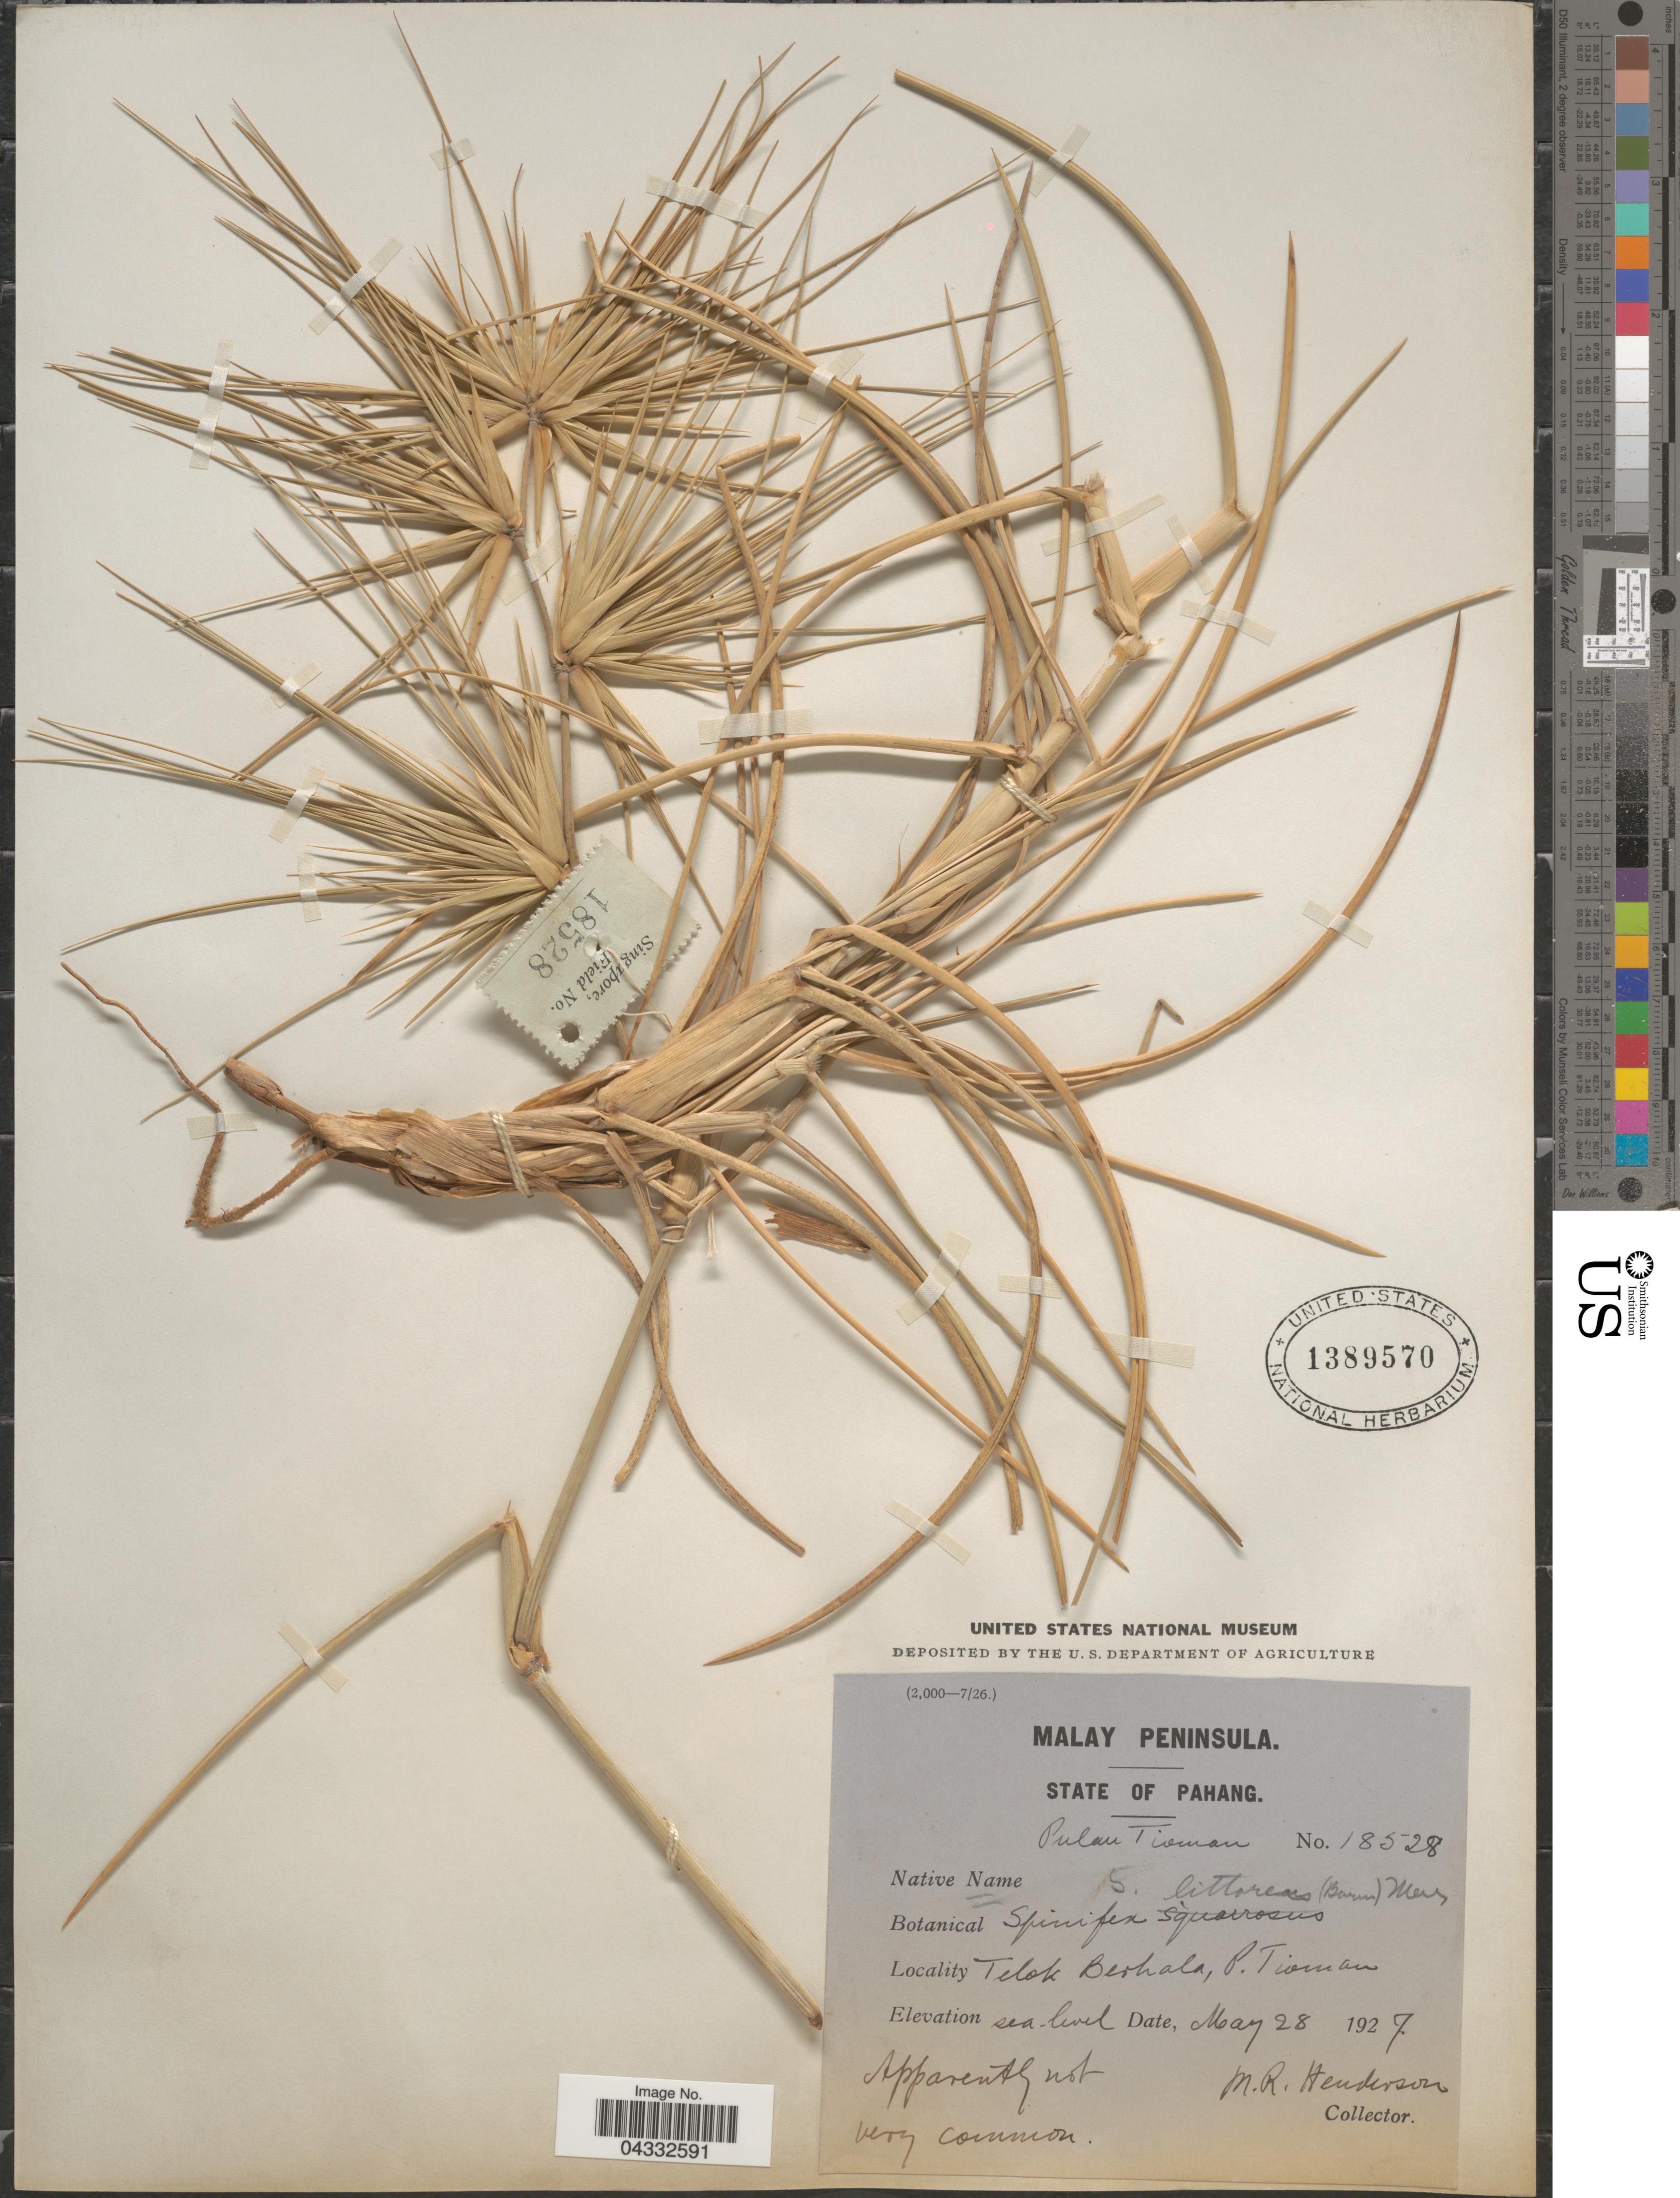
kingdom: Plantae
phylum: Tracheophyta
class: Liliopsida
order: Poales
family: Poaceae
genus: Spinifex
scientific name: Spinifex littoreus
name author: (Burm. f.) Merr.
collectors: M. Henderson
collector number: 18528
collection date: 1927-05-28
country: Malaysia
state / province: Pahang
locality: Malay Peninsula. Pulau Tioman. Telok Berhala, P. Tioman.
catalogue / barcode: US 1389570